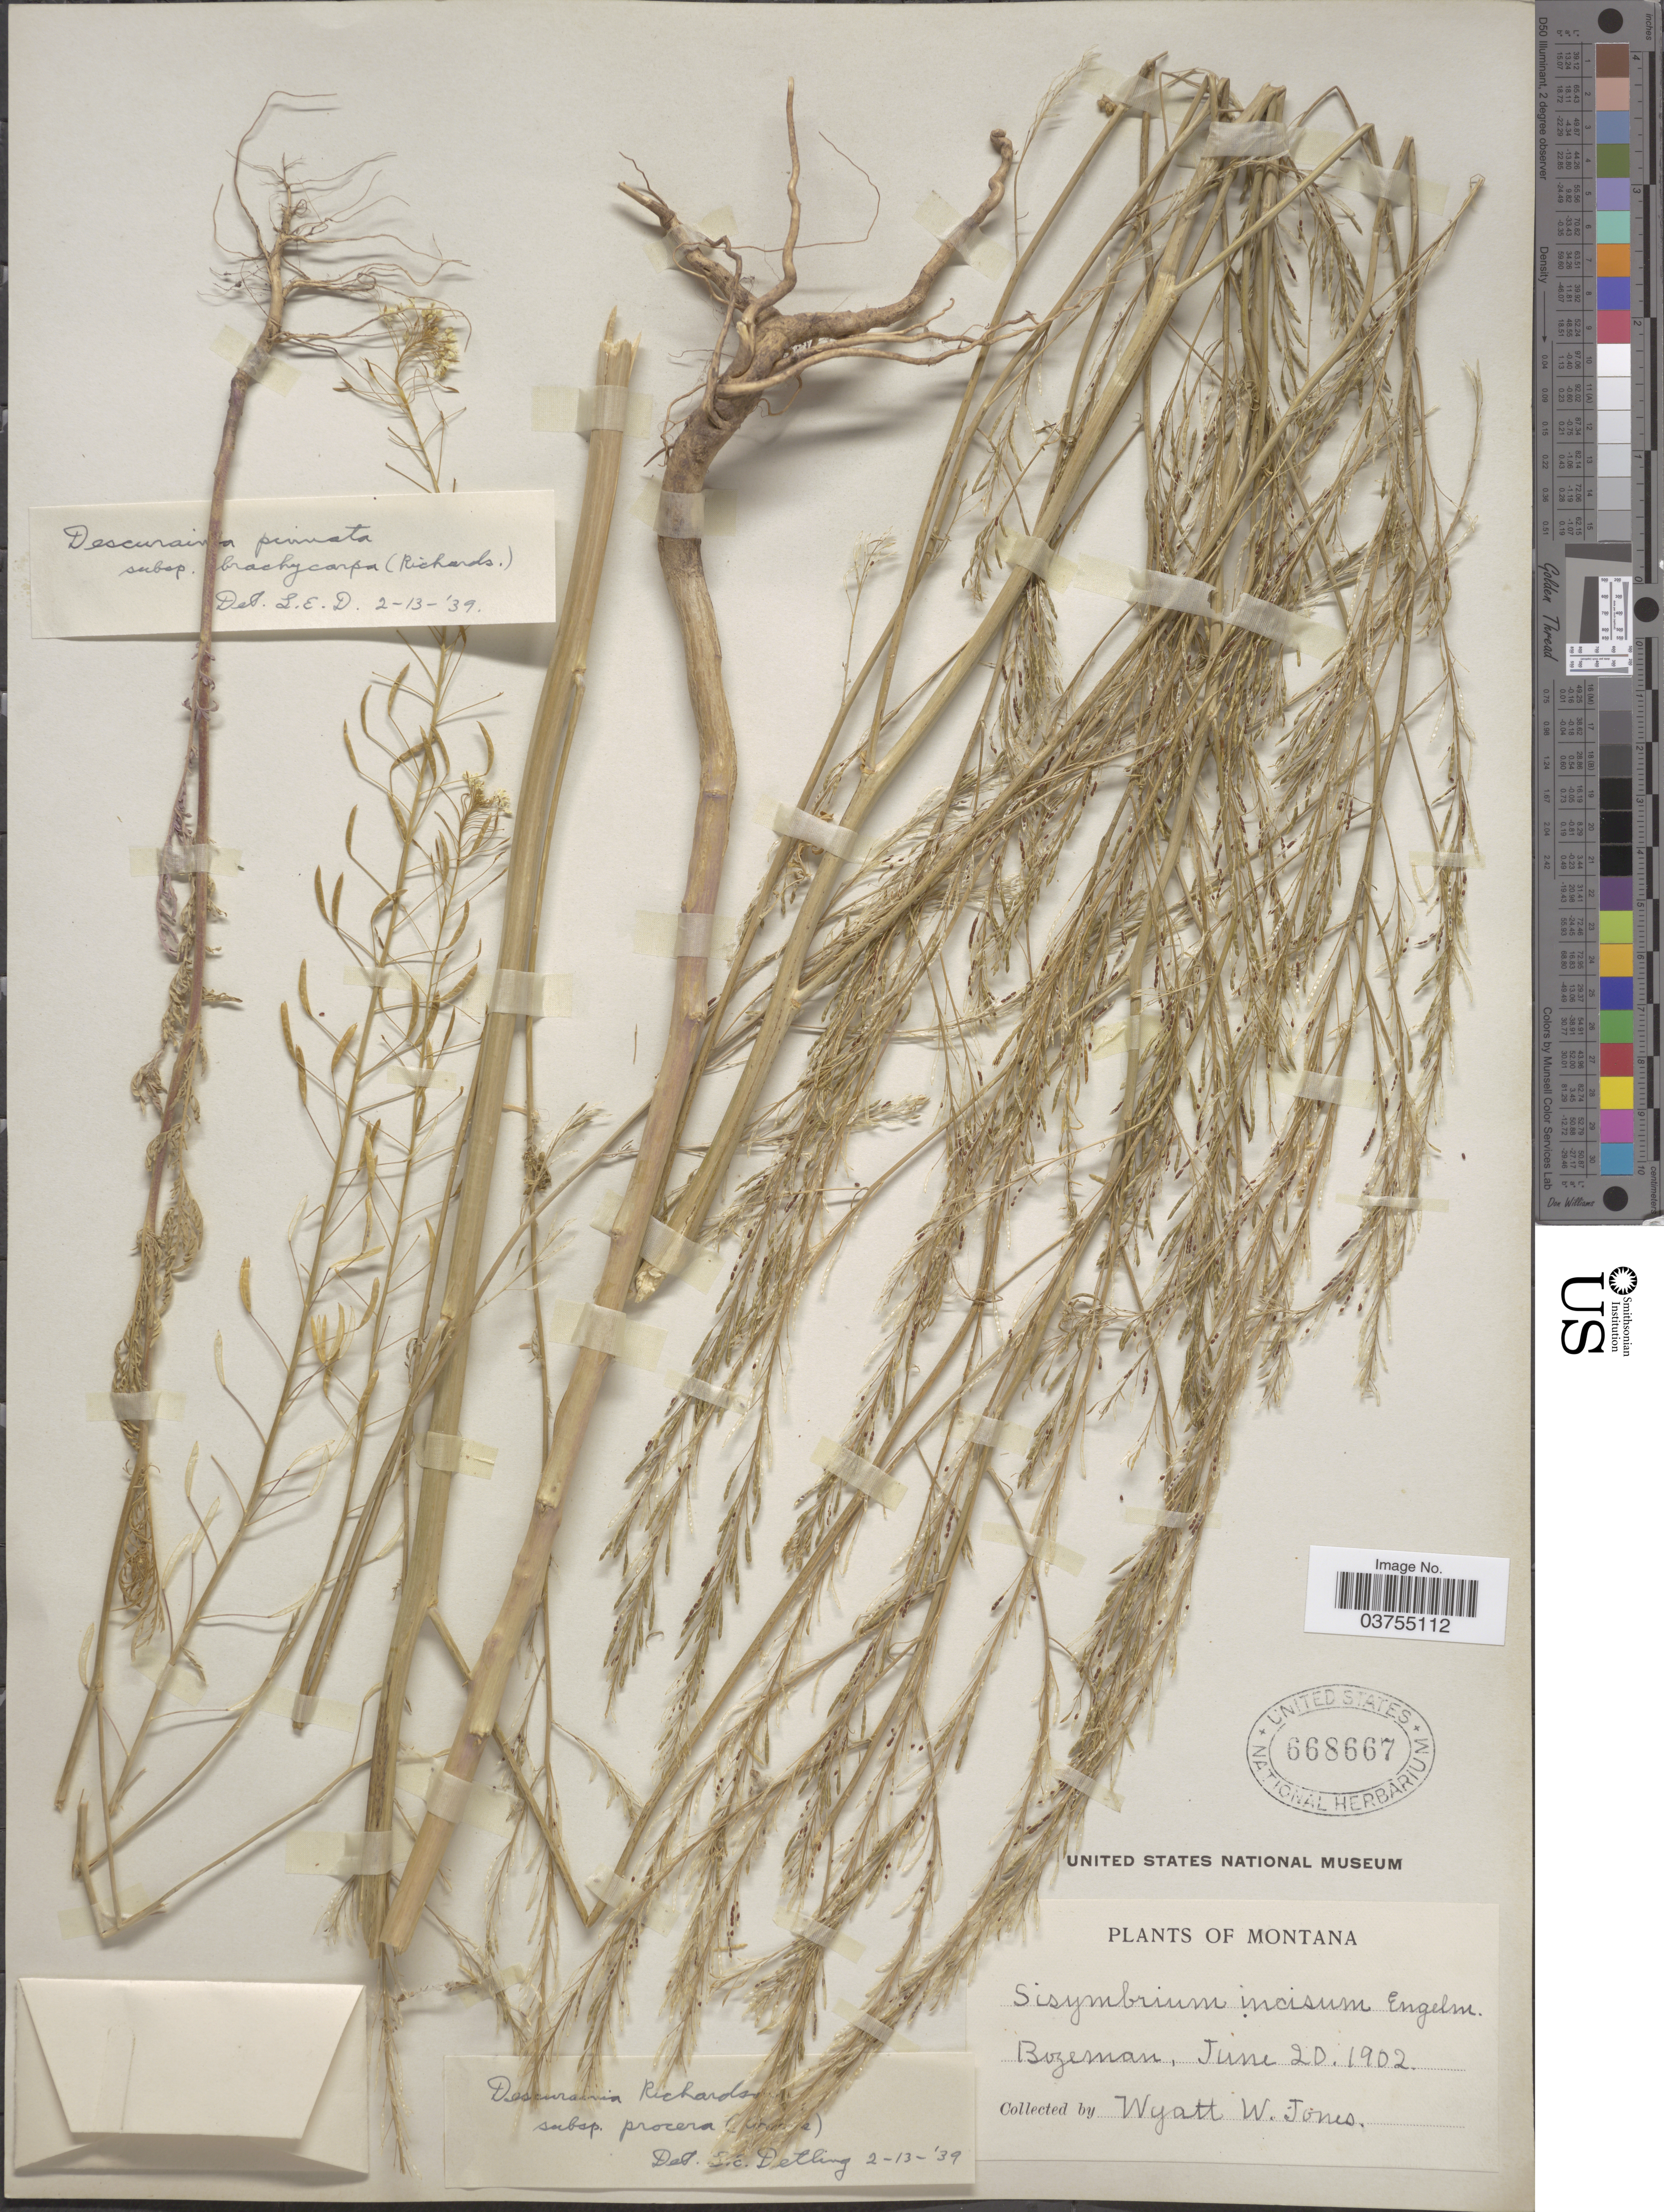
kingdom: Plantae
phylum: Tracheophyta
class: Magnoliopsida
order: Brassicales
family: Brassicaceae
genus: Descurainia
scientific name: Descurainia richardsonii subsp. procera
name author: (Greene) Detling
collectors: W. W. Jones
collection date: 1902-06-20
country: United States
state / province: Montana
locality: Bozeman.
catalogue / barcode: US 668667